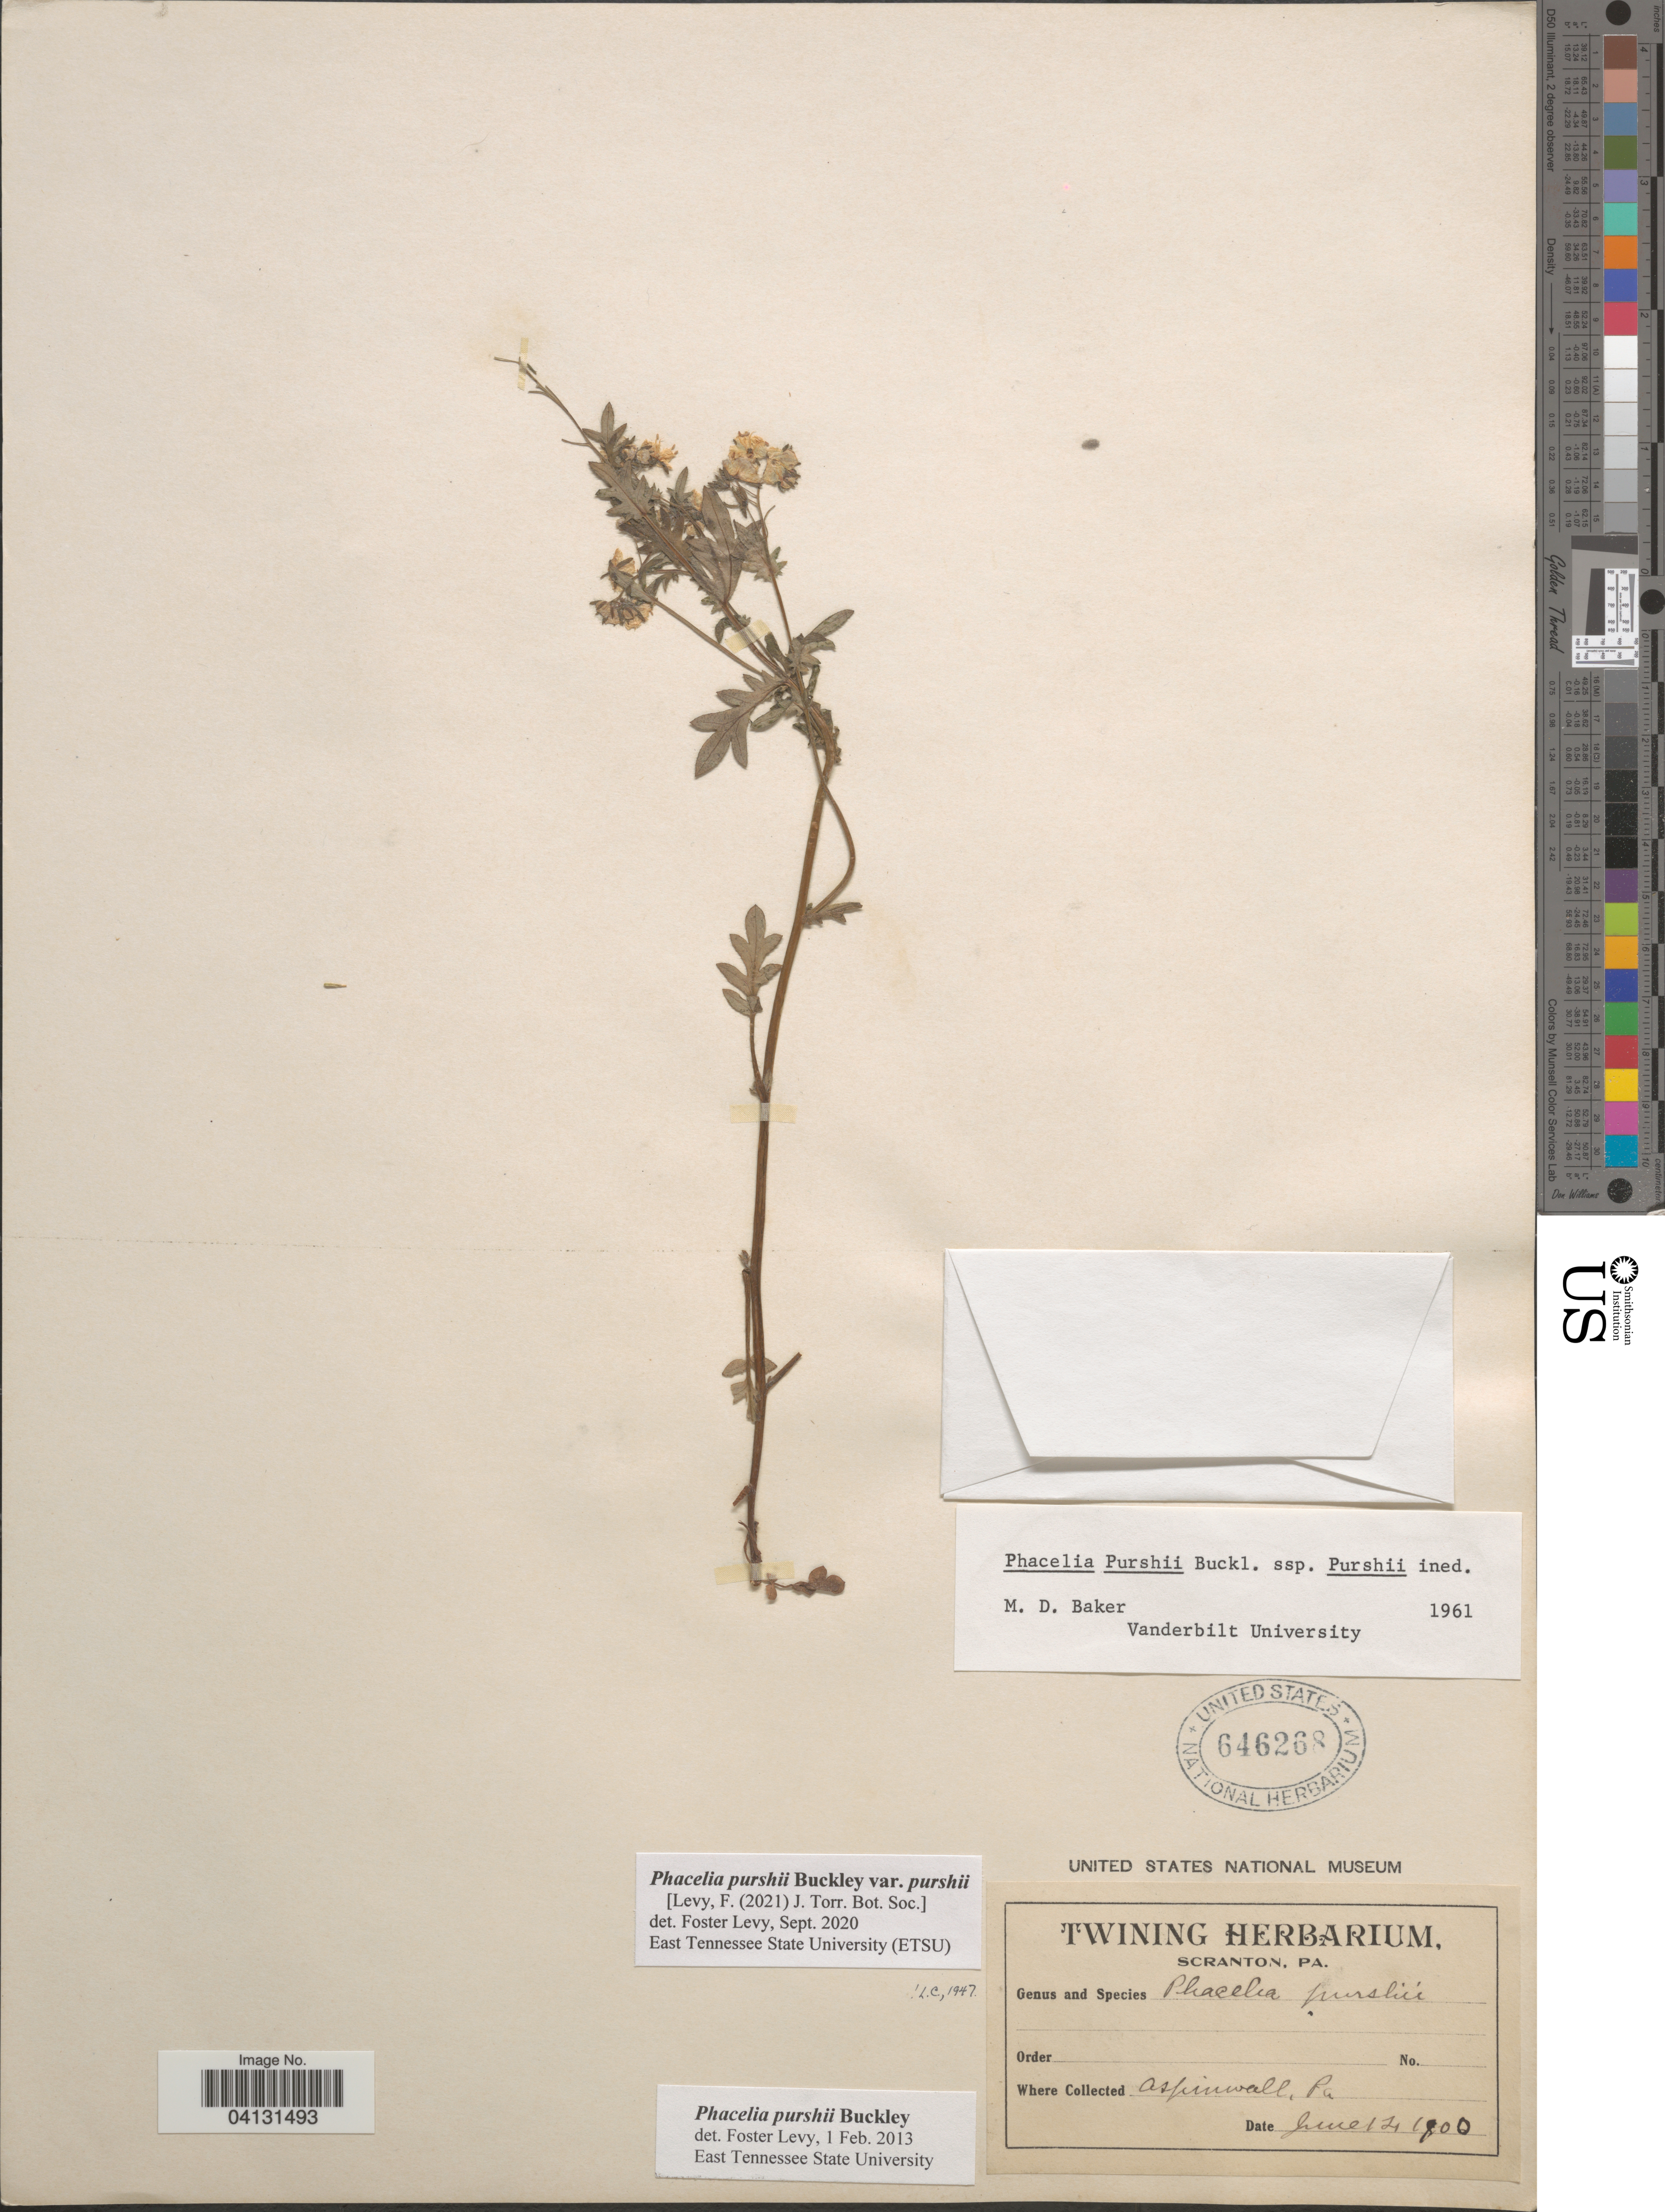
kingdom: Plantae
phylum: Tracheophyta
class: Magnoliopsida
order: Boraginales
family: Hydrophyllaceae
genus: Phacelia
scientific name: Phacelia purshii var. purshii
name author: Buckley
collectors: Ex herb. Twinning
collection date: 1800-06-14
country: United States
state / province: Pennsylvania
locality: Aspinwall.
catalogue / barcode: US 646268